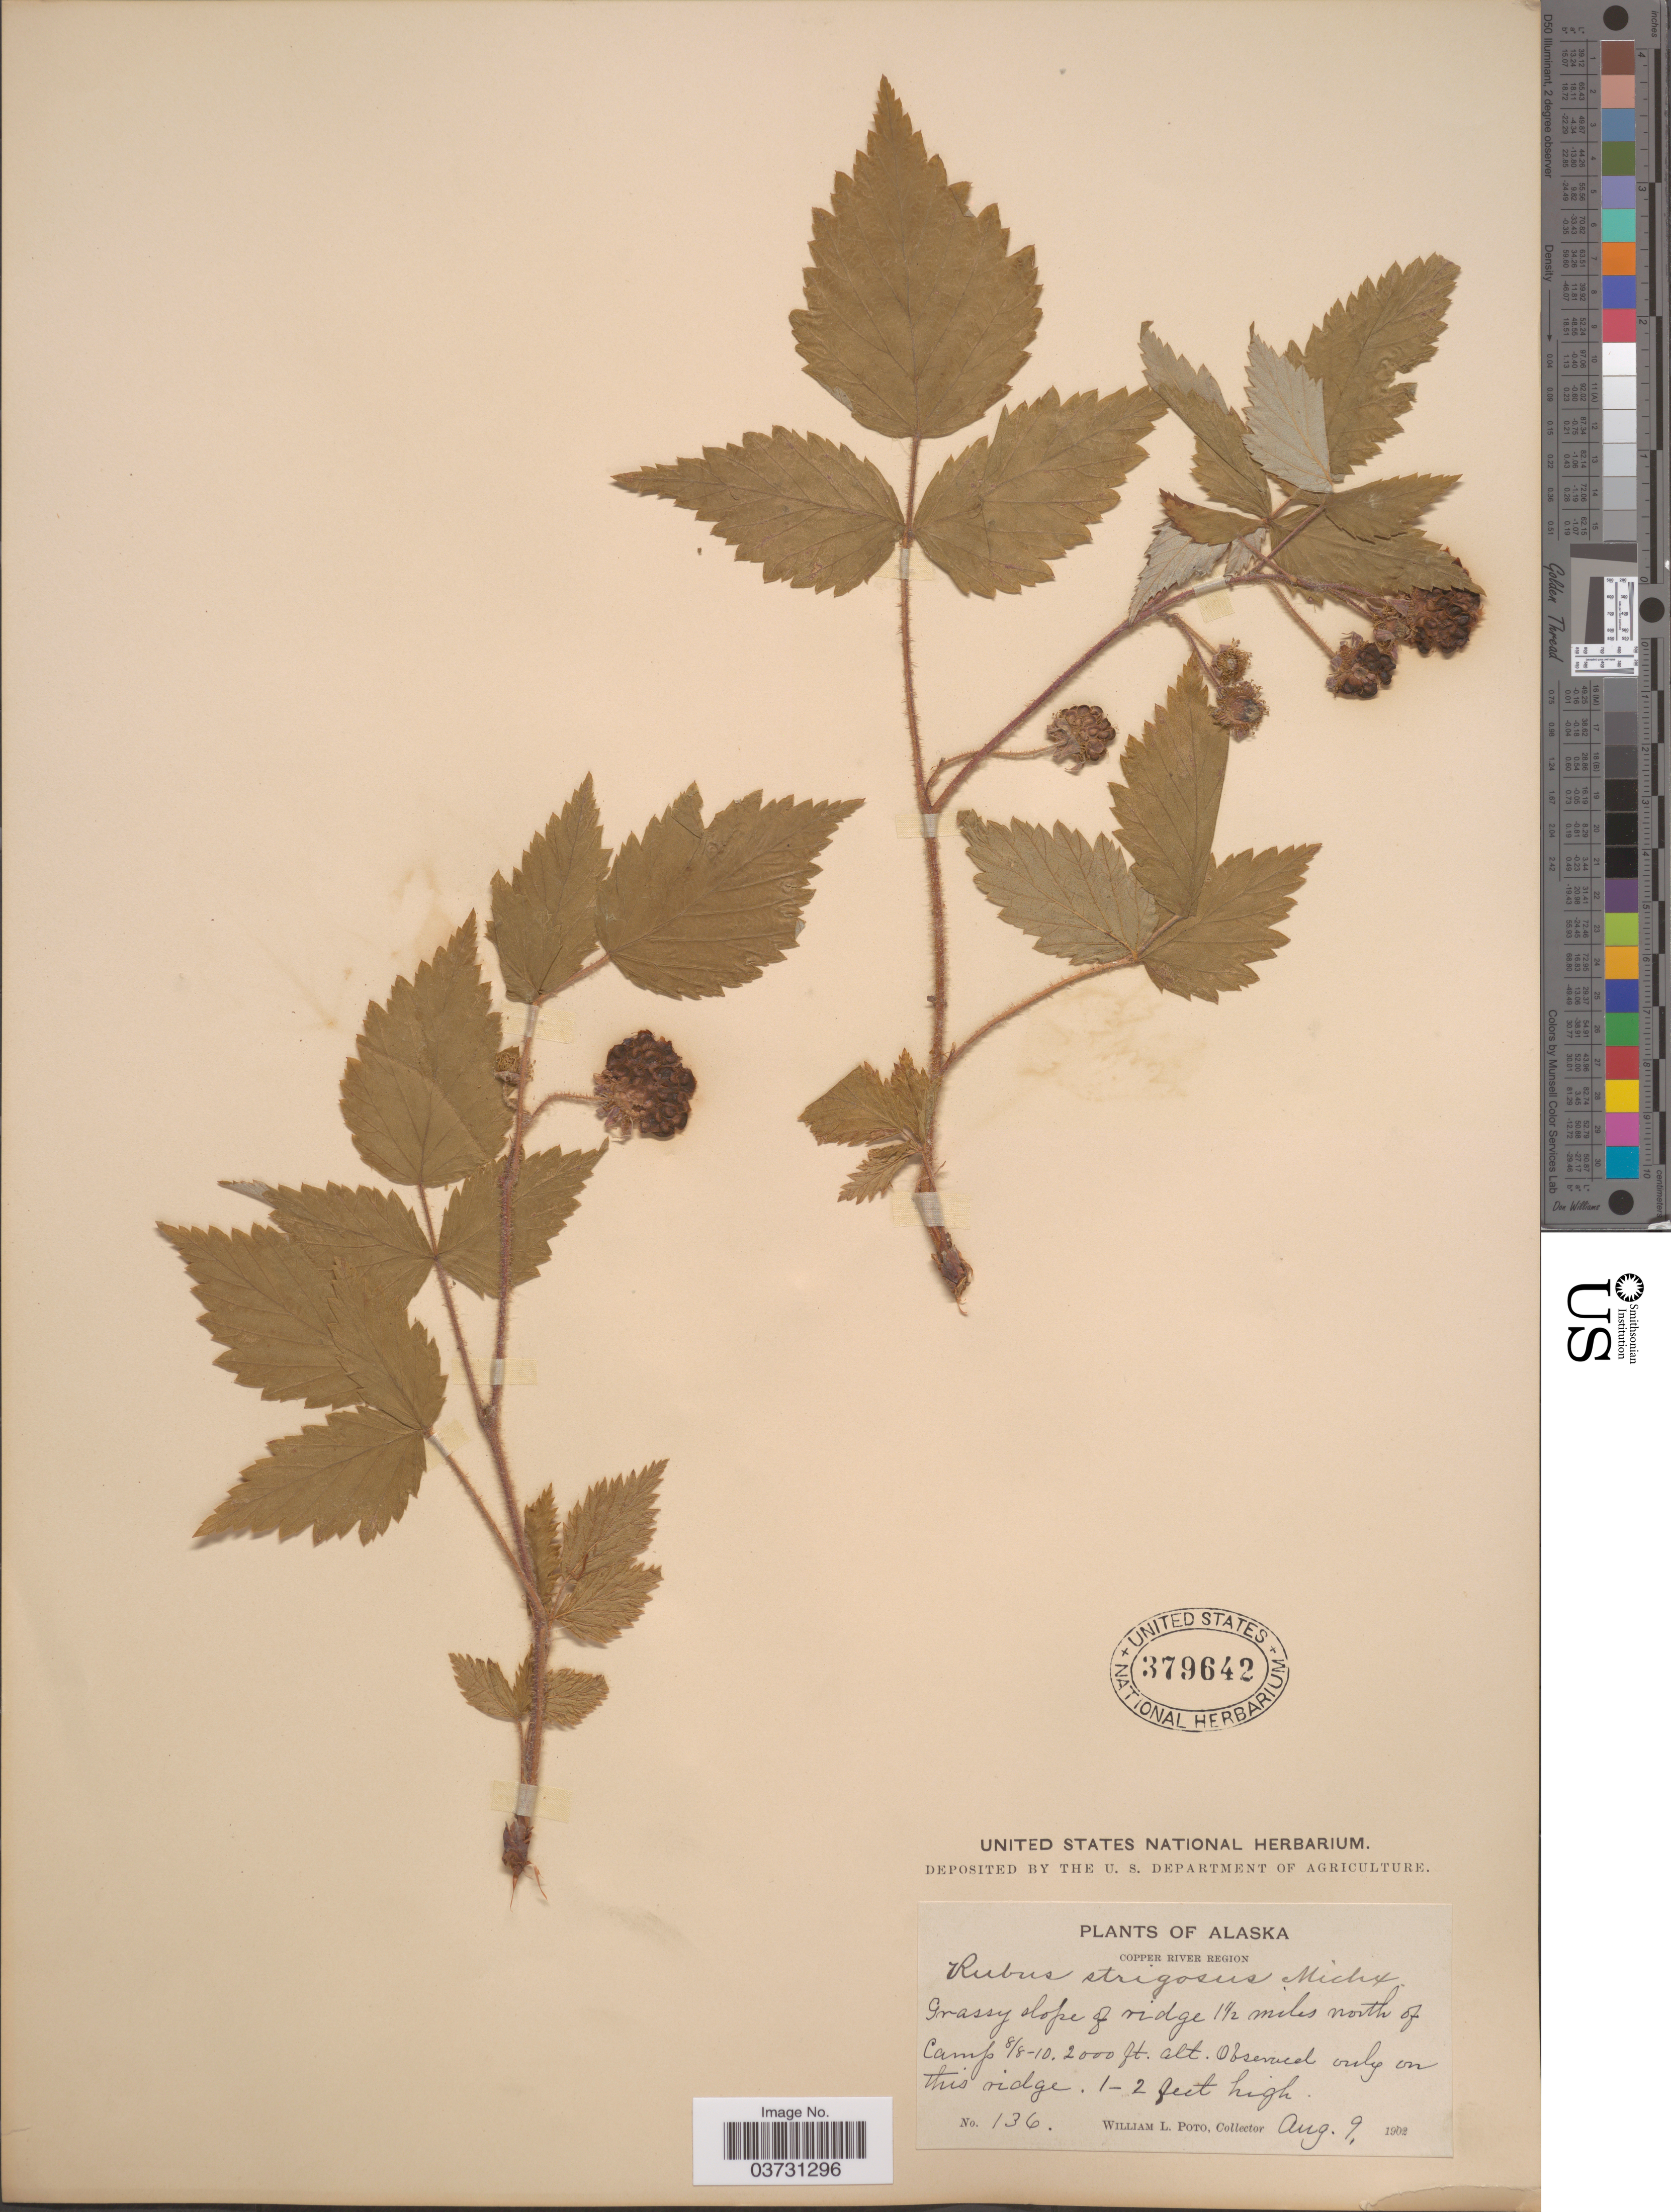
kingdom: Plantae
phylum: Tracheophyta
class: Magnoliopsida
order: Rosales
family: Rosaceae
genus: Rubus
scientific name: Rubus strigosus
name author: Michx.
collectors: W. Poto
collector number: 136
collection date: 1902-08-09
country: United States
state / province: Alaska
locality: Copper River Region. Grassy slope of ridge 1½ miles north of Camp 8/8-10.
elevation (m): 610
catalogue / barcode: US 379642